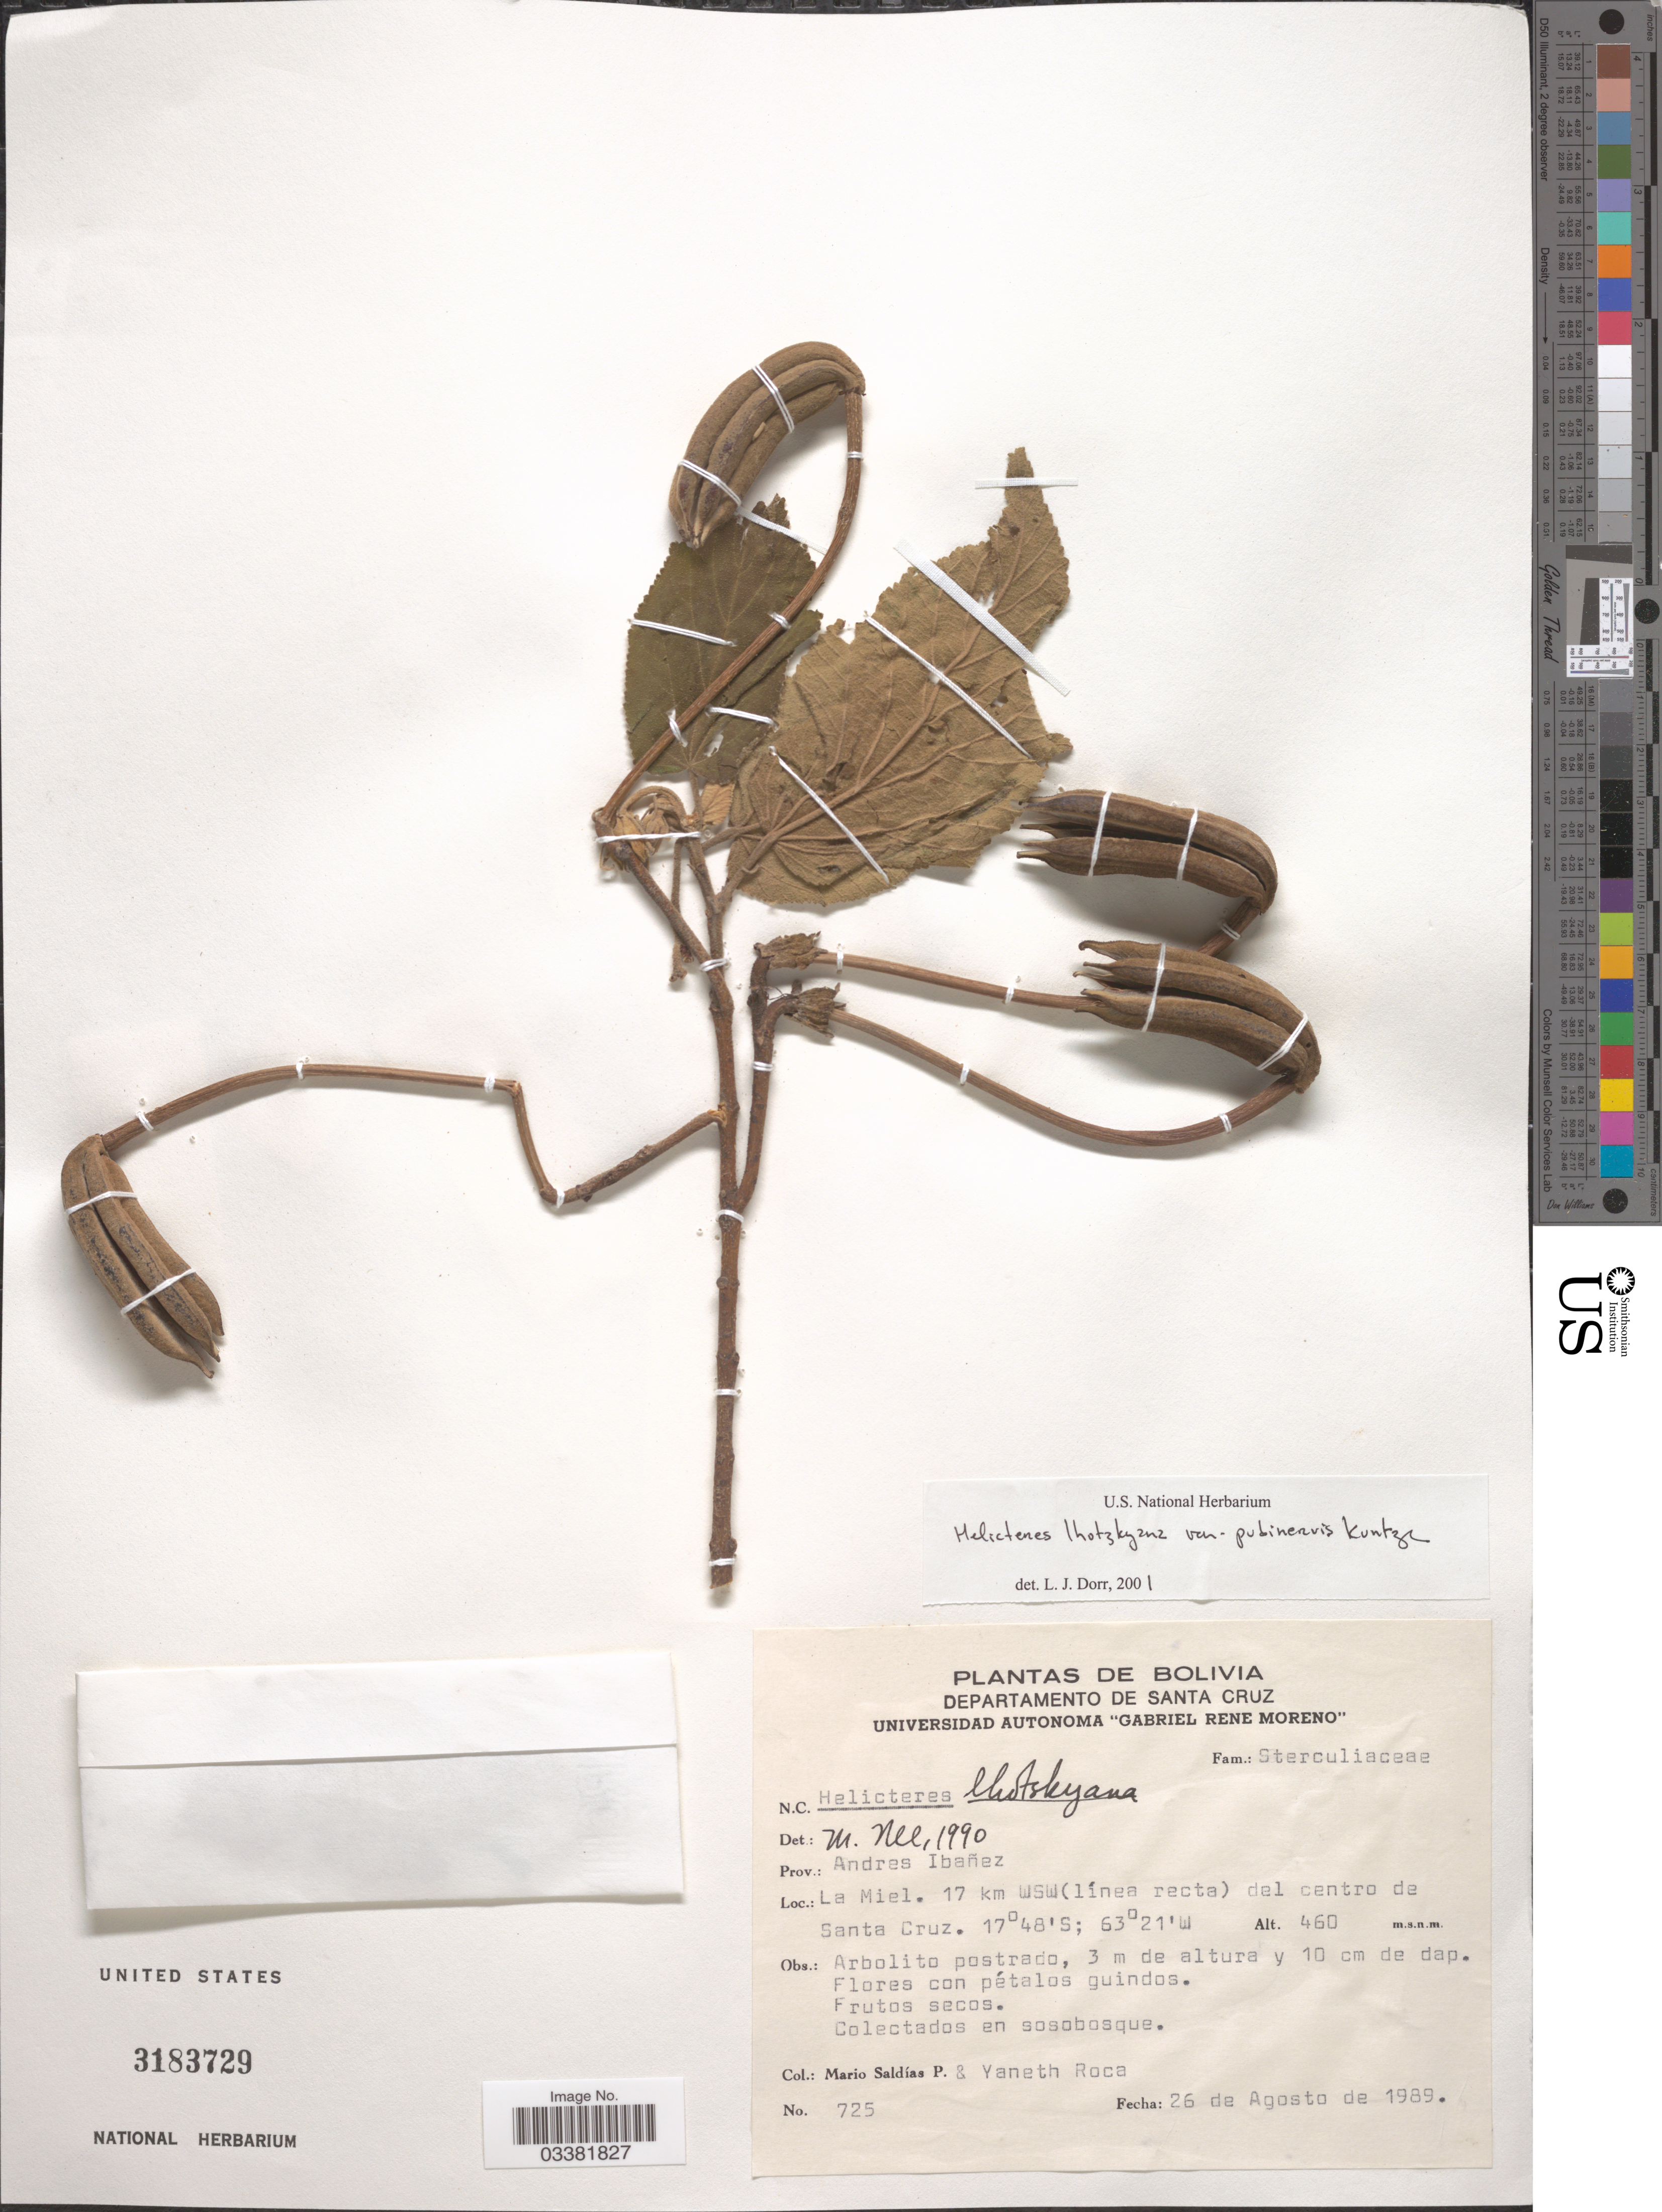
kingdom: Plantae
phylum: Tracheophyta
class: Magnoliopsida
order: Malvales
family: Malvaceae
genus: Helicteres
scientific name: Helicteres lhotzkyana var. pubinervis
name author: Kuntze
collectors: M. Saldias Paz & Y. Roca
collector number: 725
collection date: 1989-08-26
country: Bolivia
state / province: Santa Cruz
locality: Departamento de Santa Cruz. Prov.: Andres Ibañez. La Miel. 17 km WSW (línea recta) del centro de Santa Cruz.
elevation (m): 460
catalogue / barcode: US 3183729